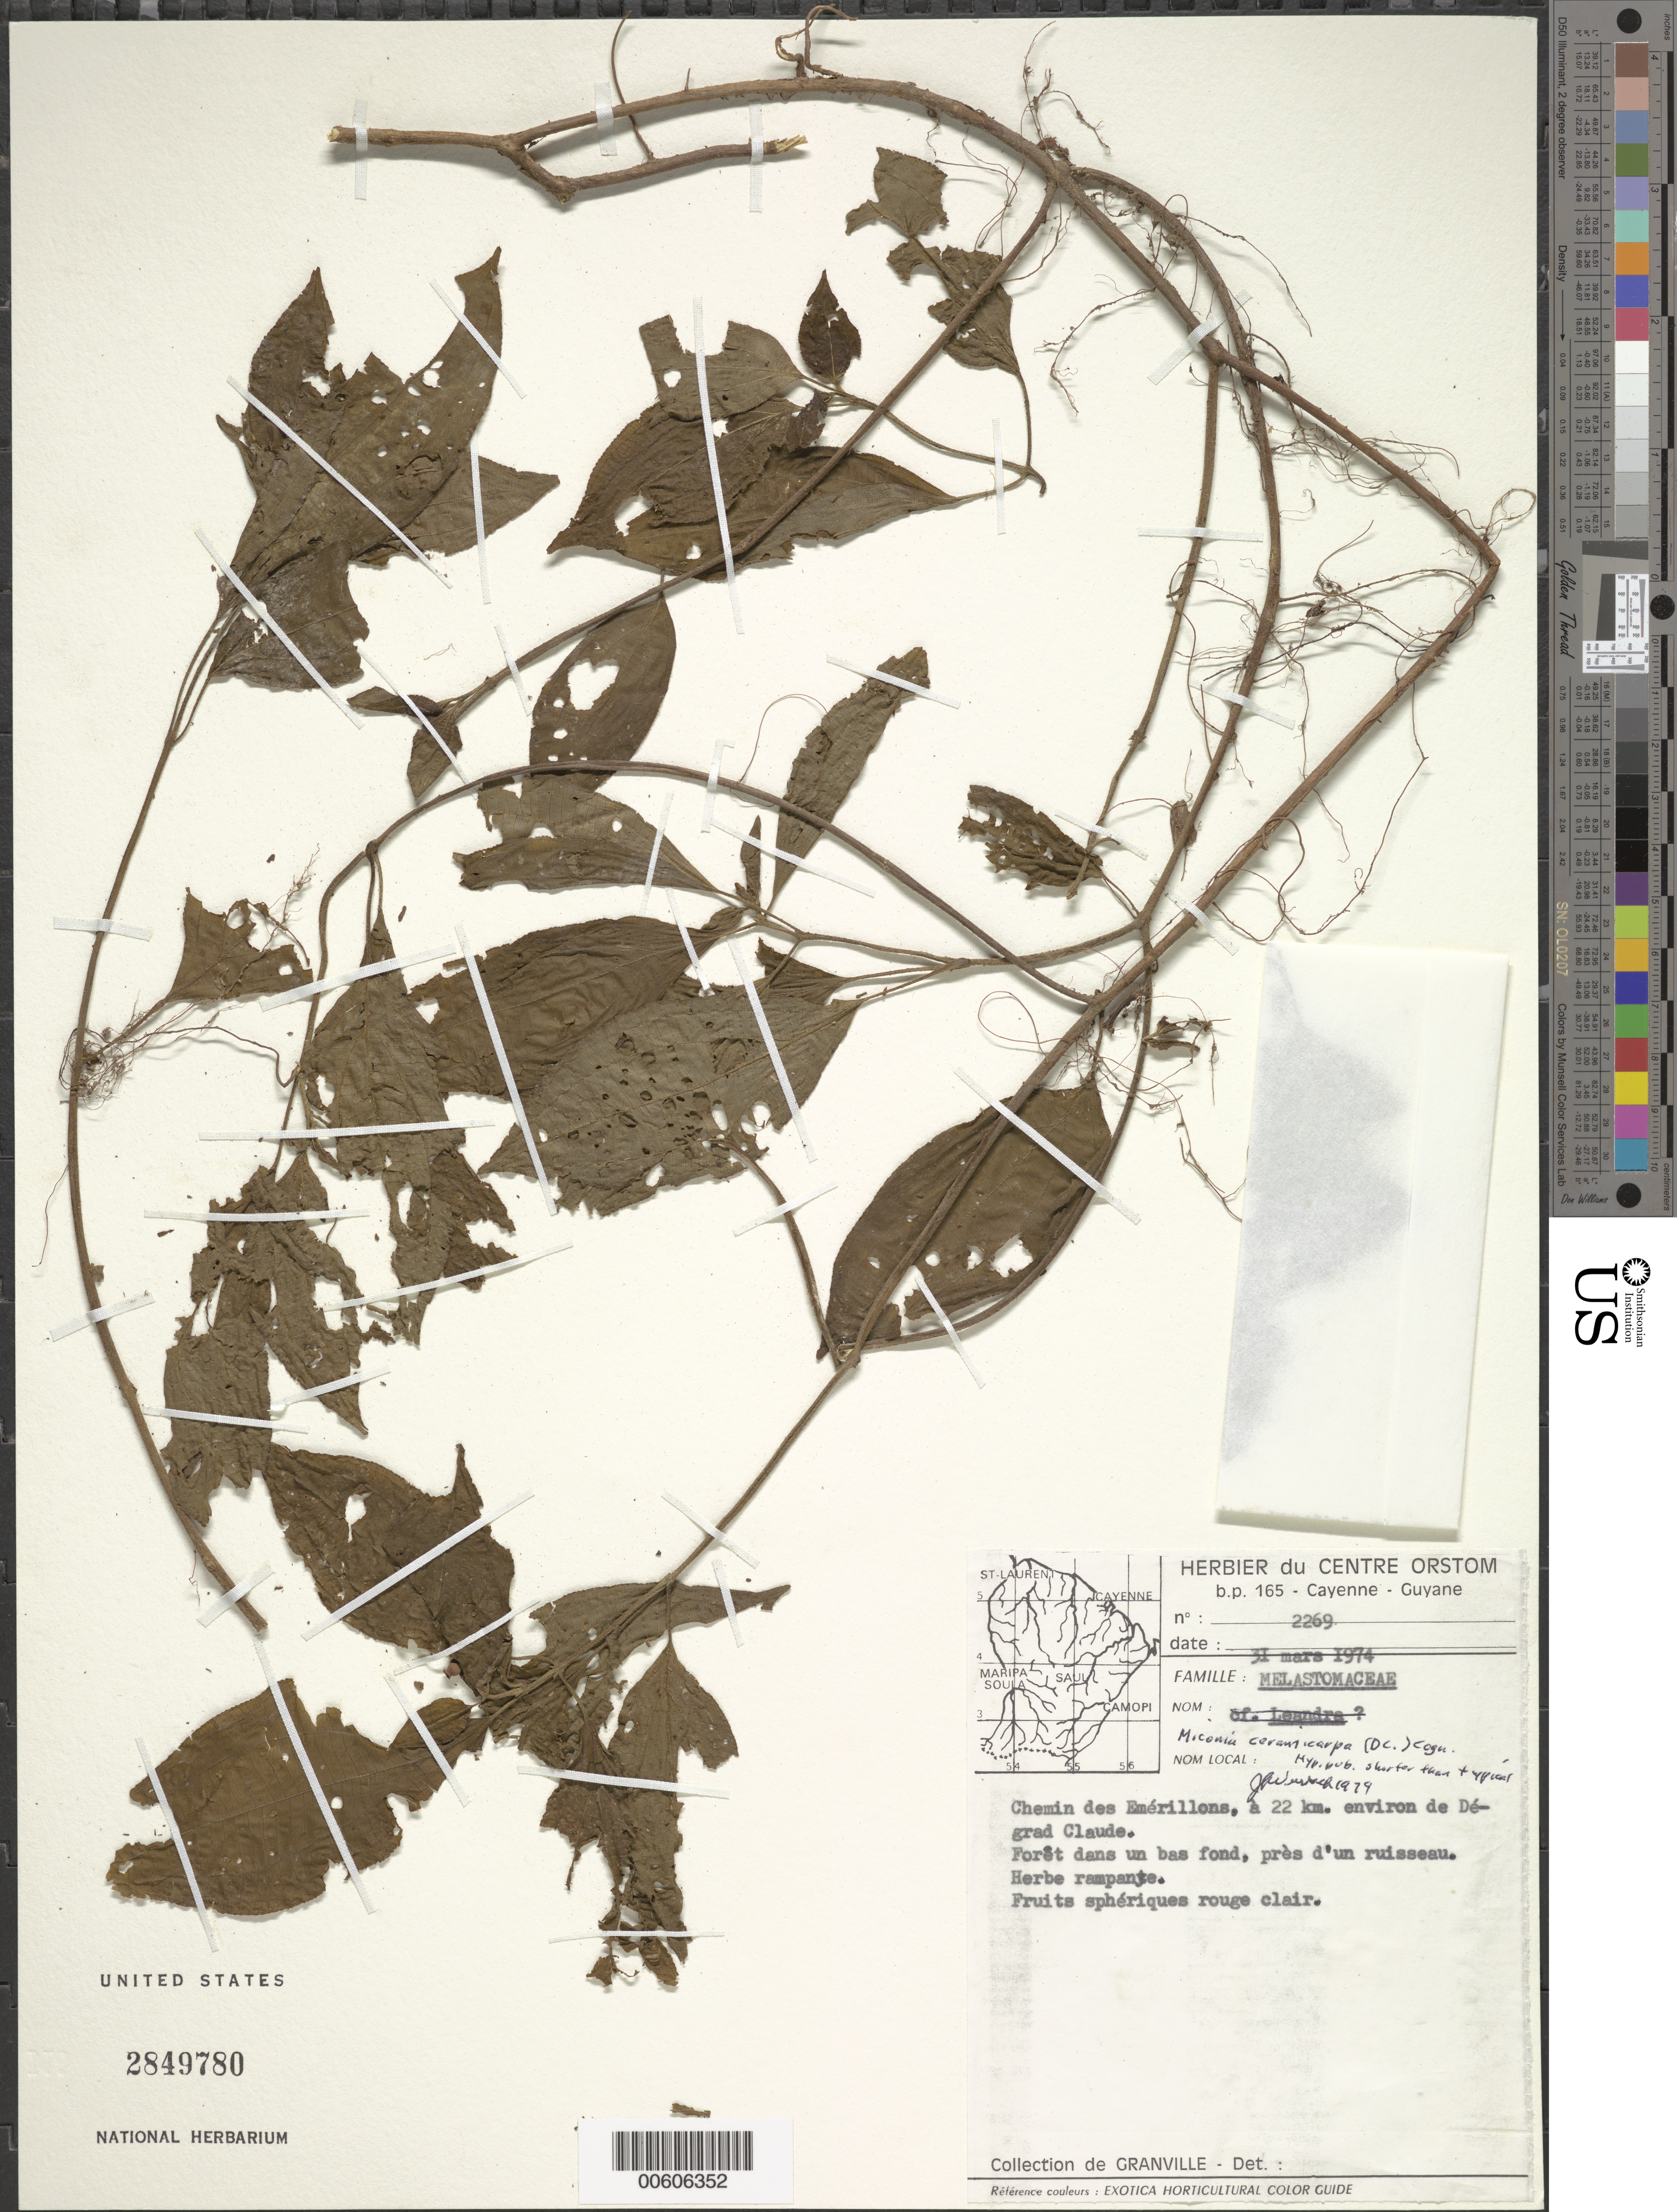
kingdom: Plantae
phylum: Tracheophyta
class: Magnoliopsida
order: Myrtales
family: Melastomataceae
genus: Miconia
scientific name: Miconia ceramicarpa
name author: (DC.) Cogn.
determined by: Wurdack, John J., (US), US (UNITED STATES)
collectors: J.-J. de Granville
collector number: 2269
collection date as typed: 31-Mar-74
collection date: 1974-03-31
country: French Guiana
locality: Chemin des Emérillons, 22 km env. de Dégrad Claude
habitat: Foret dans un bas fond, pres d'un ruisseau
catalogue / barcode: US 2849780